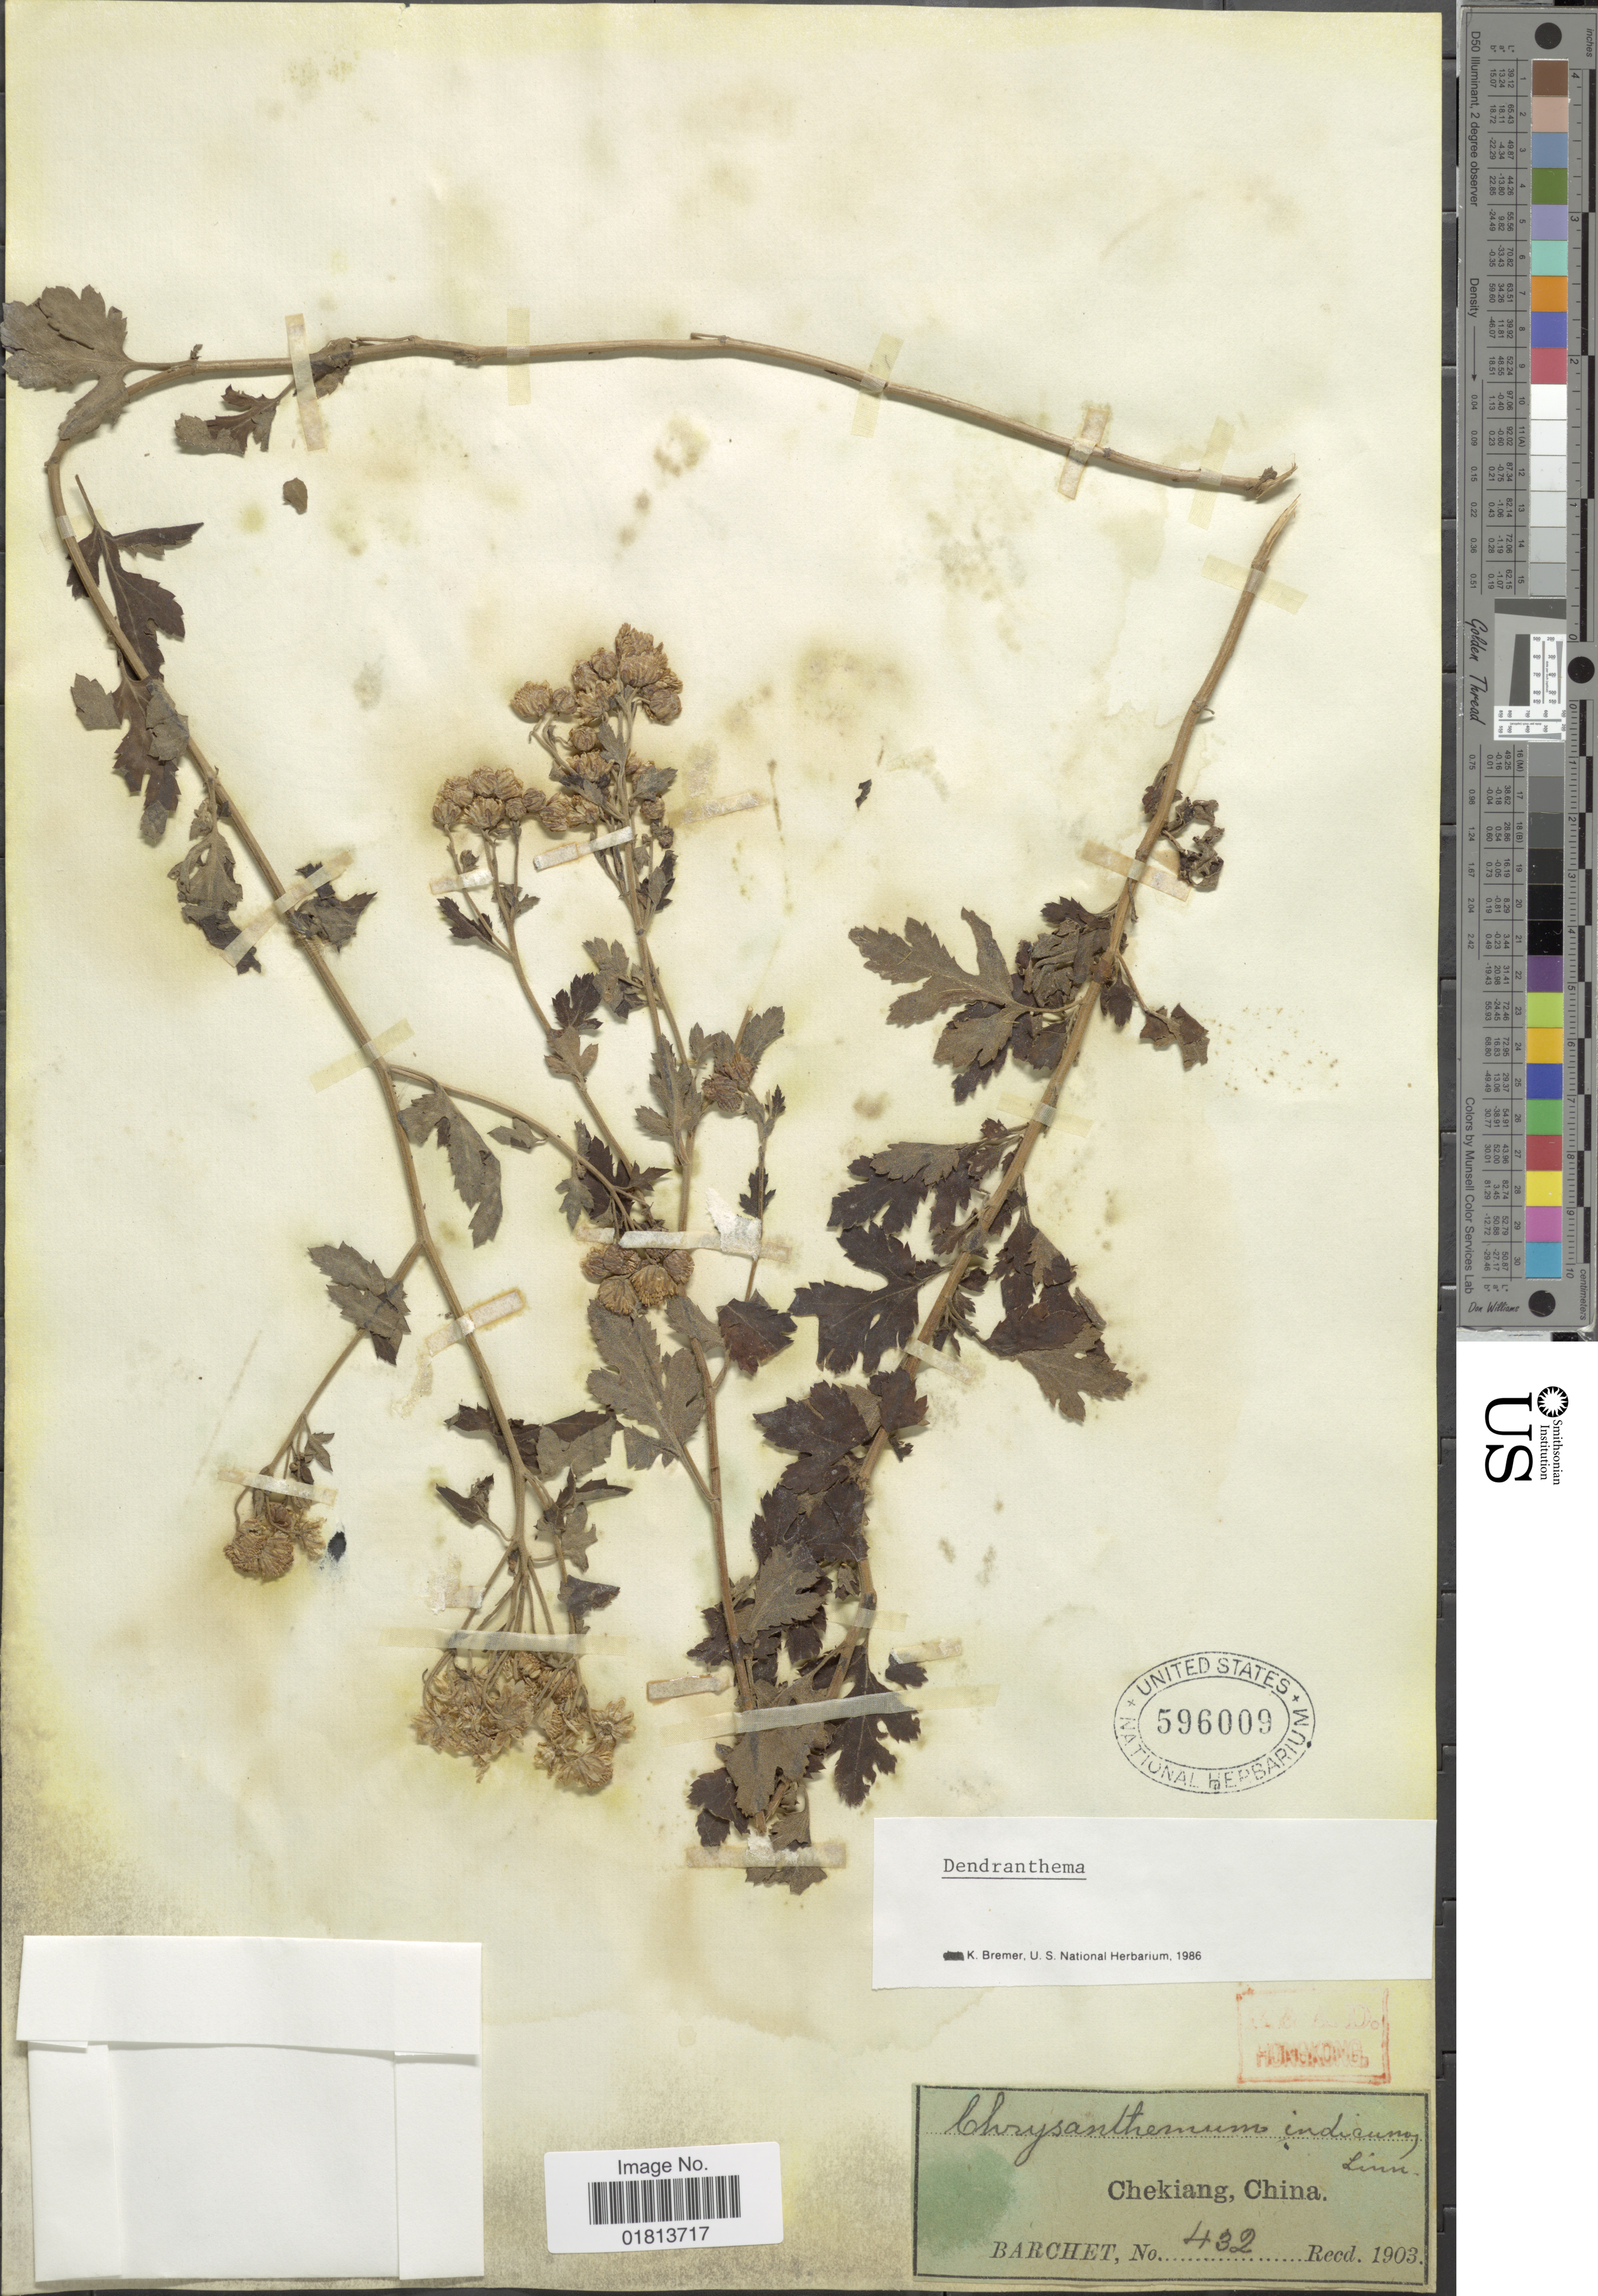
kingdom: Plantae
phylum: Tracheophyta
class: Magnoliopsida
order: Asterales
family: Asteraceae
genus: Dendranthema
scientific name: Dendranthema indicum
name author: (L.) Des Moul.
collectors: S. P. Barchet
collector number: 432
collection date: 1903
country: China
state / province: Zhejiang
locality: Chekiang, China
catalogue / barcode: US 596009